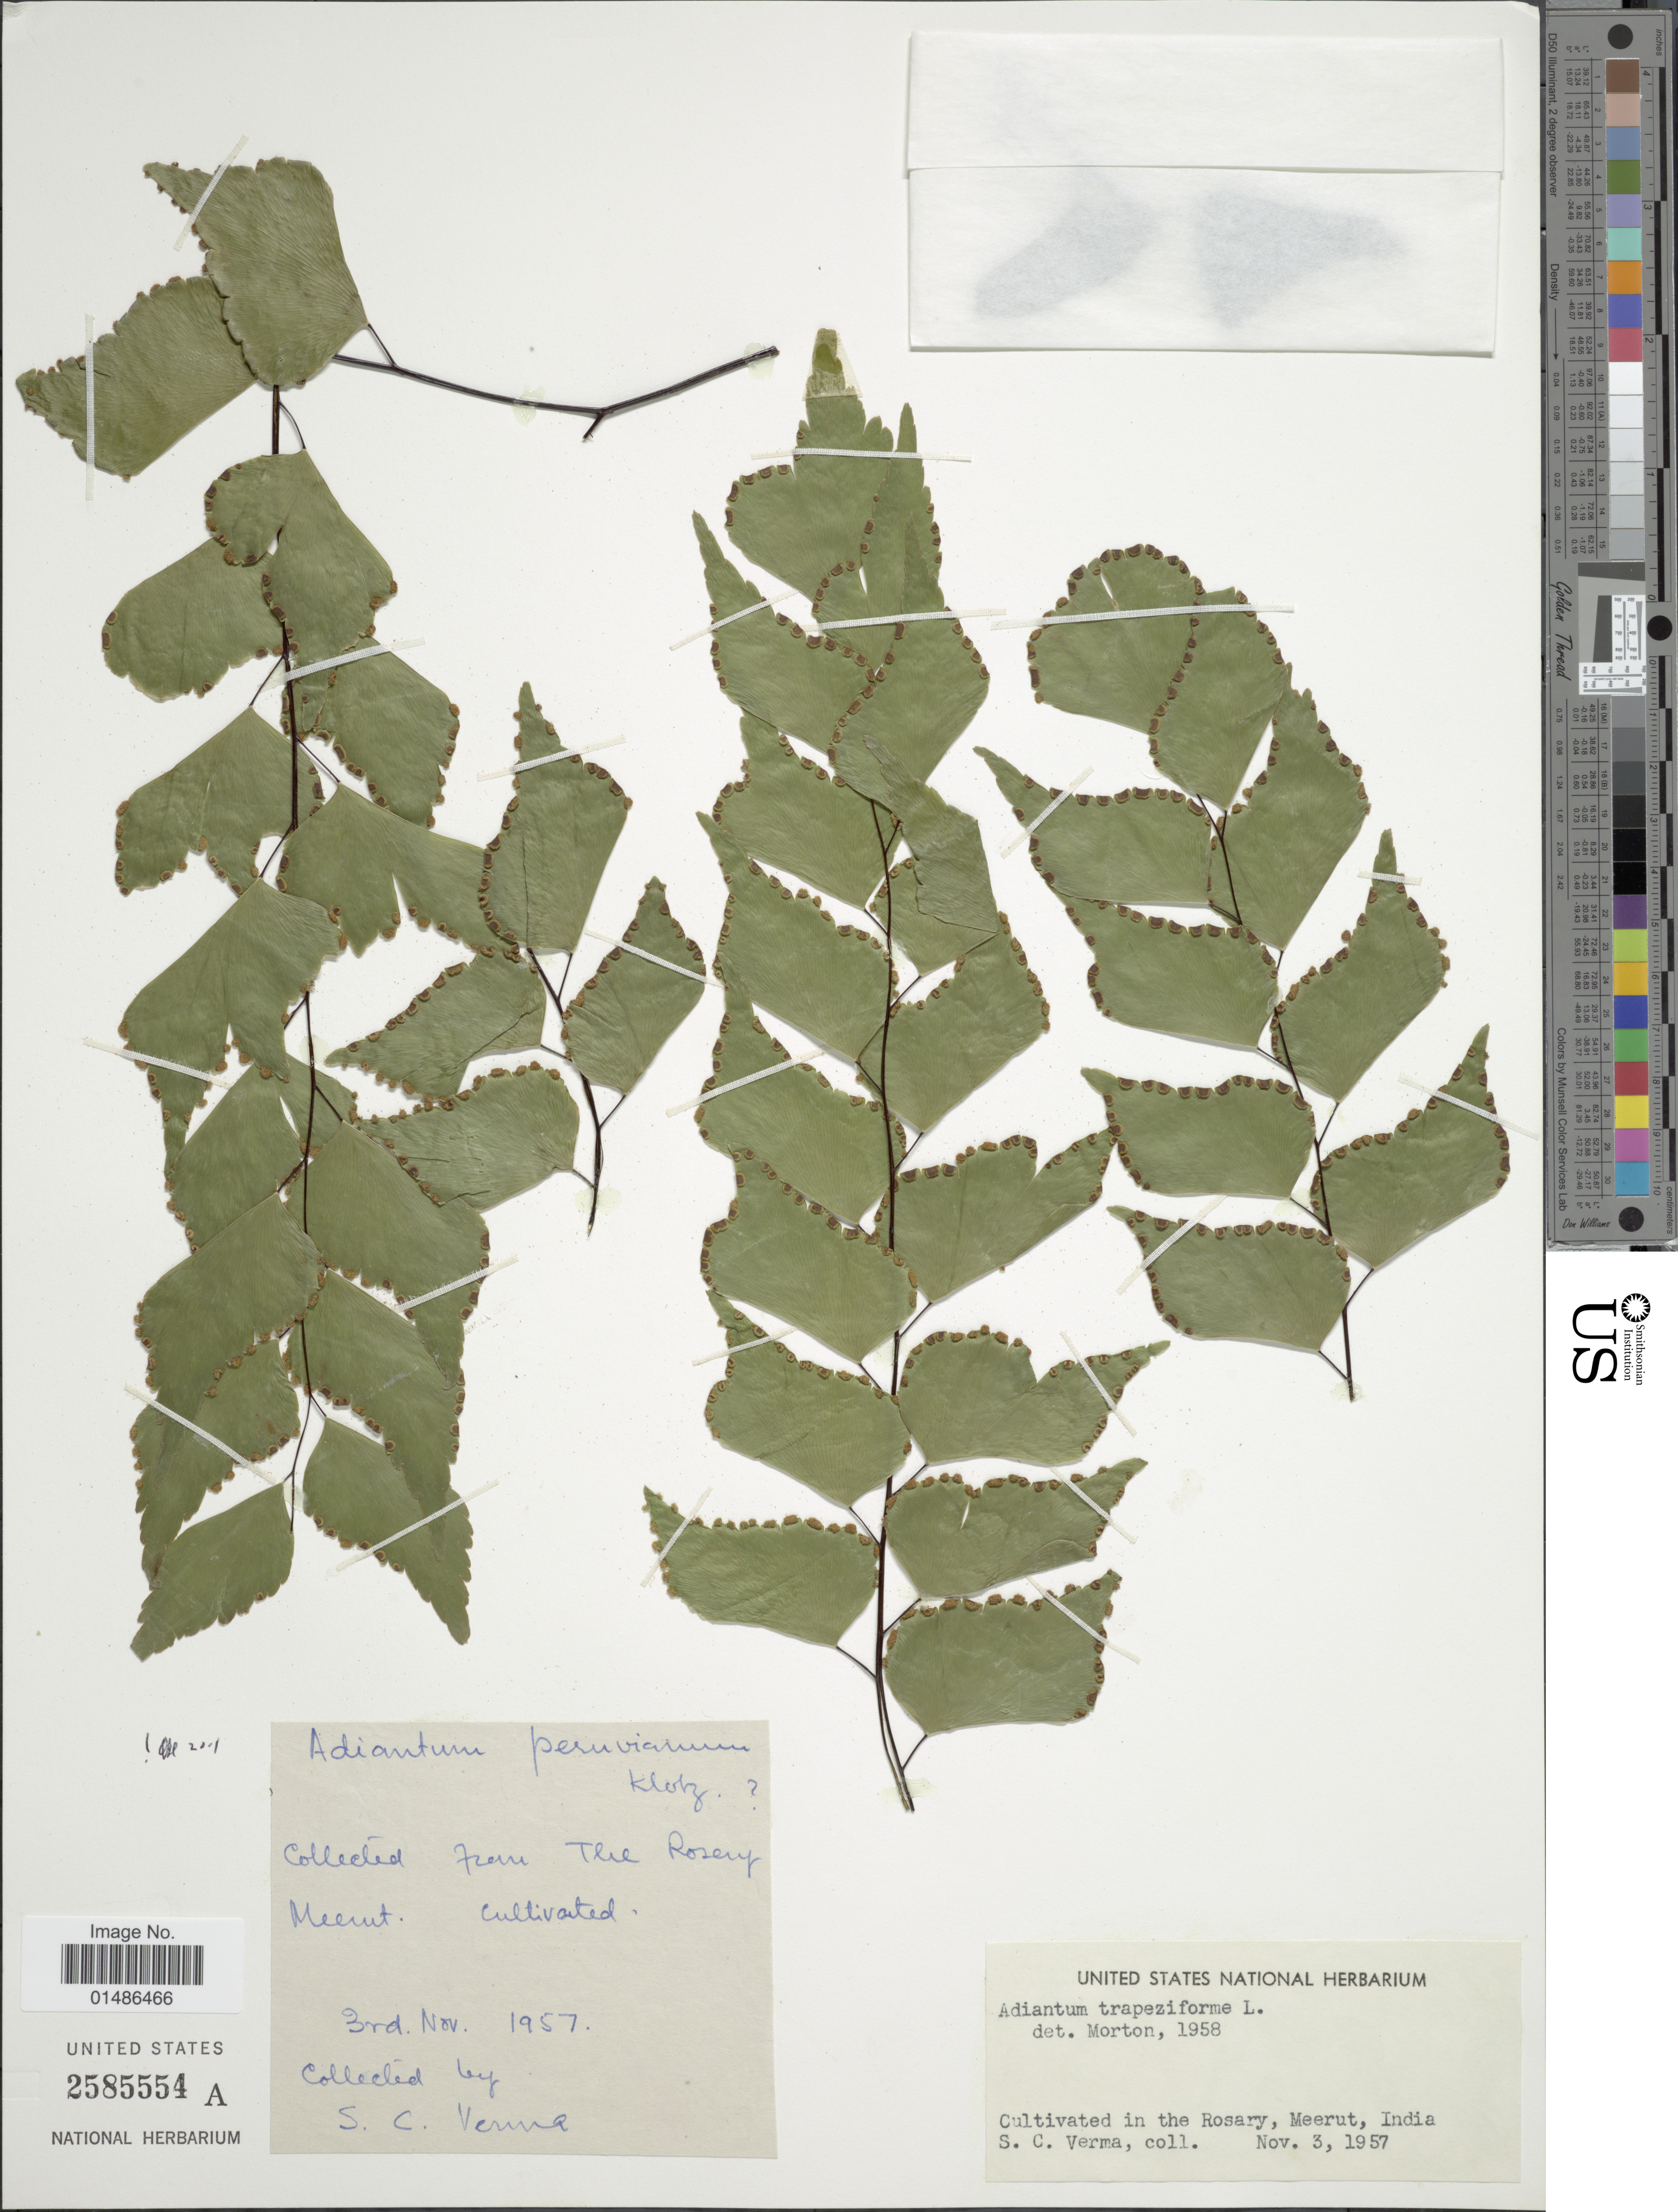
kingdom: Plantae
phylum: Tracheophyta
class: Polypodiopsida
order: Polypodiales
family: Pteridaceae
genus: Adiantum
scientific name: Adiantum peruvianum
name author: Klotzsch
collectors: S. Verma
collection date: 1957-11-03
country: India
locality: Cultivated in the Rosary, Meerut.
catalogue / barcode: US 2585554A